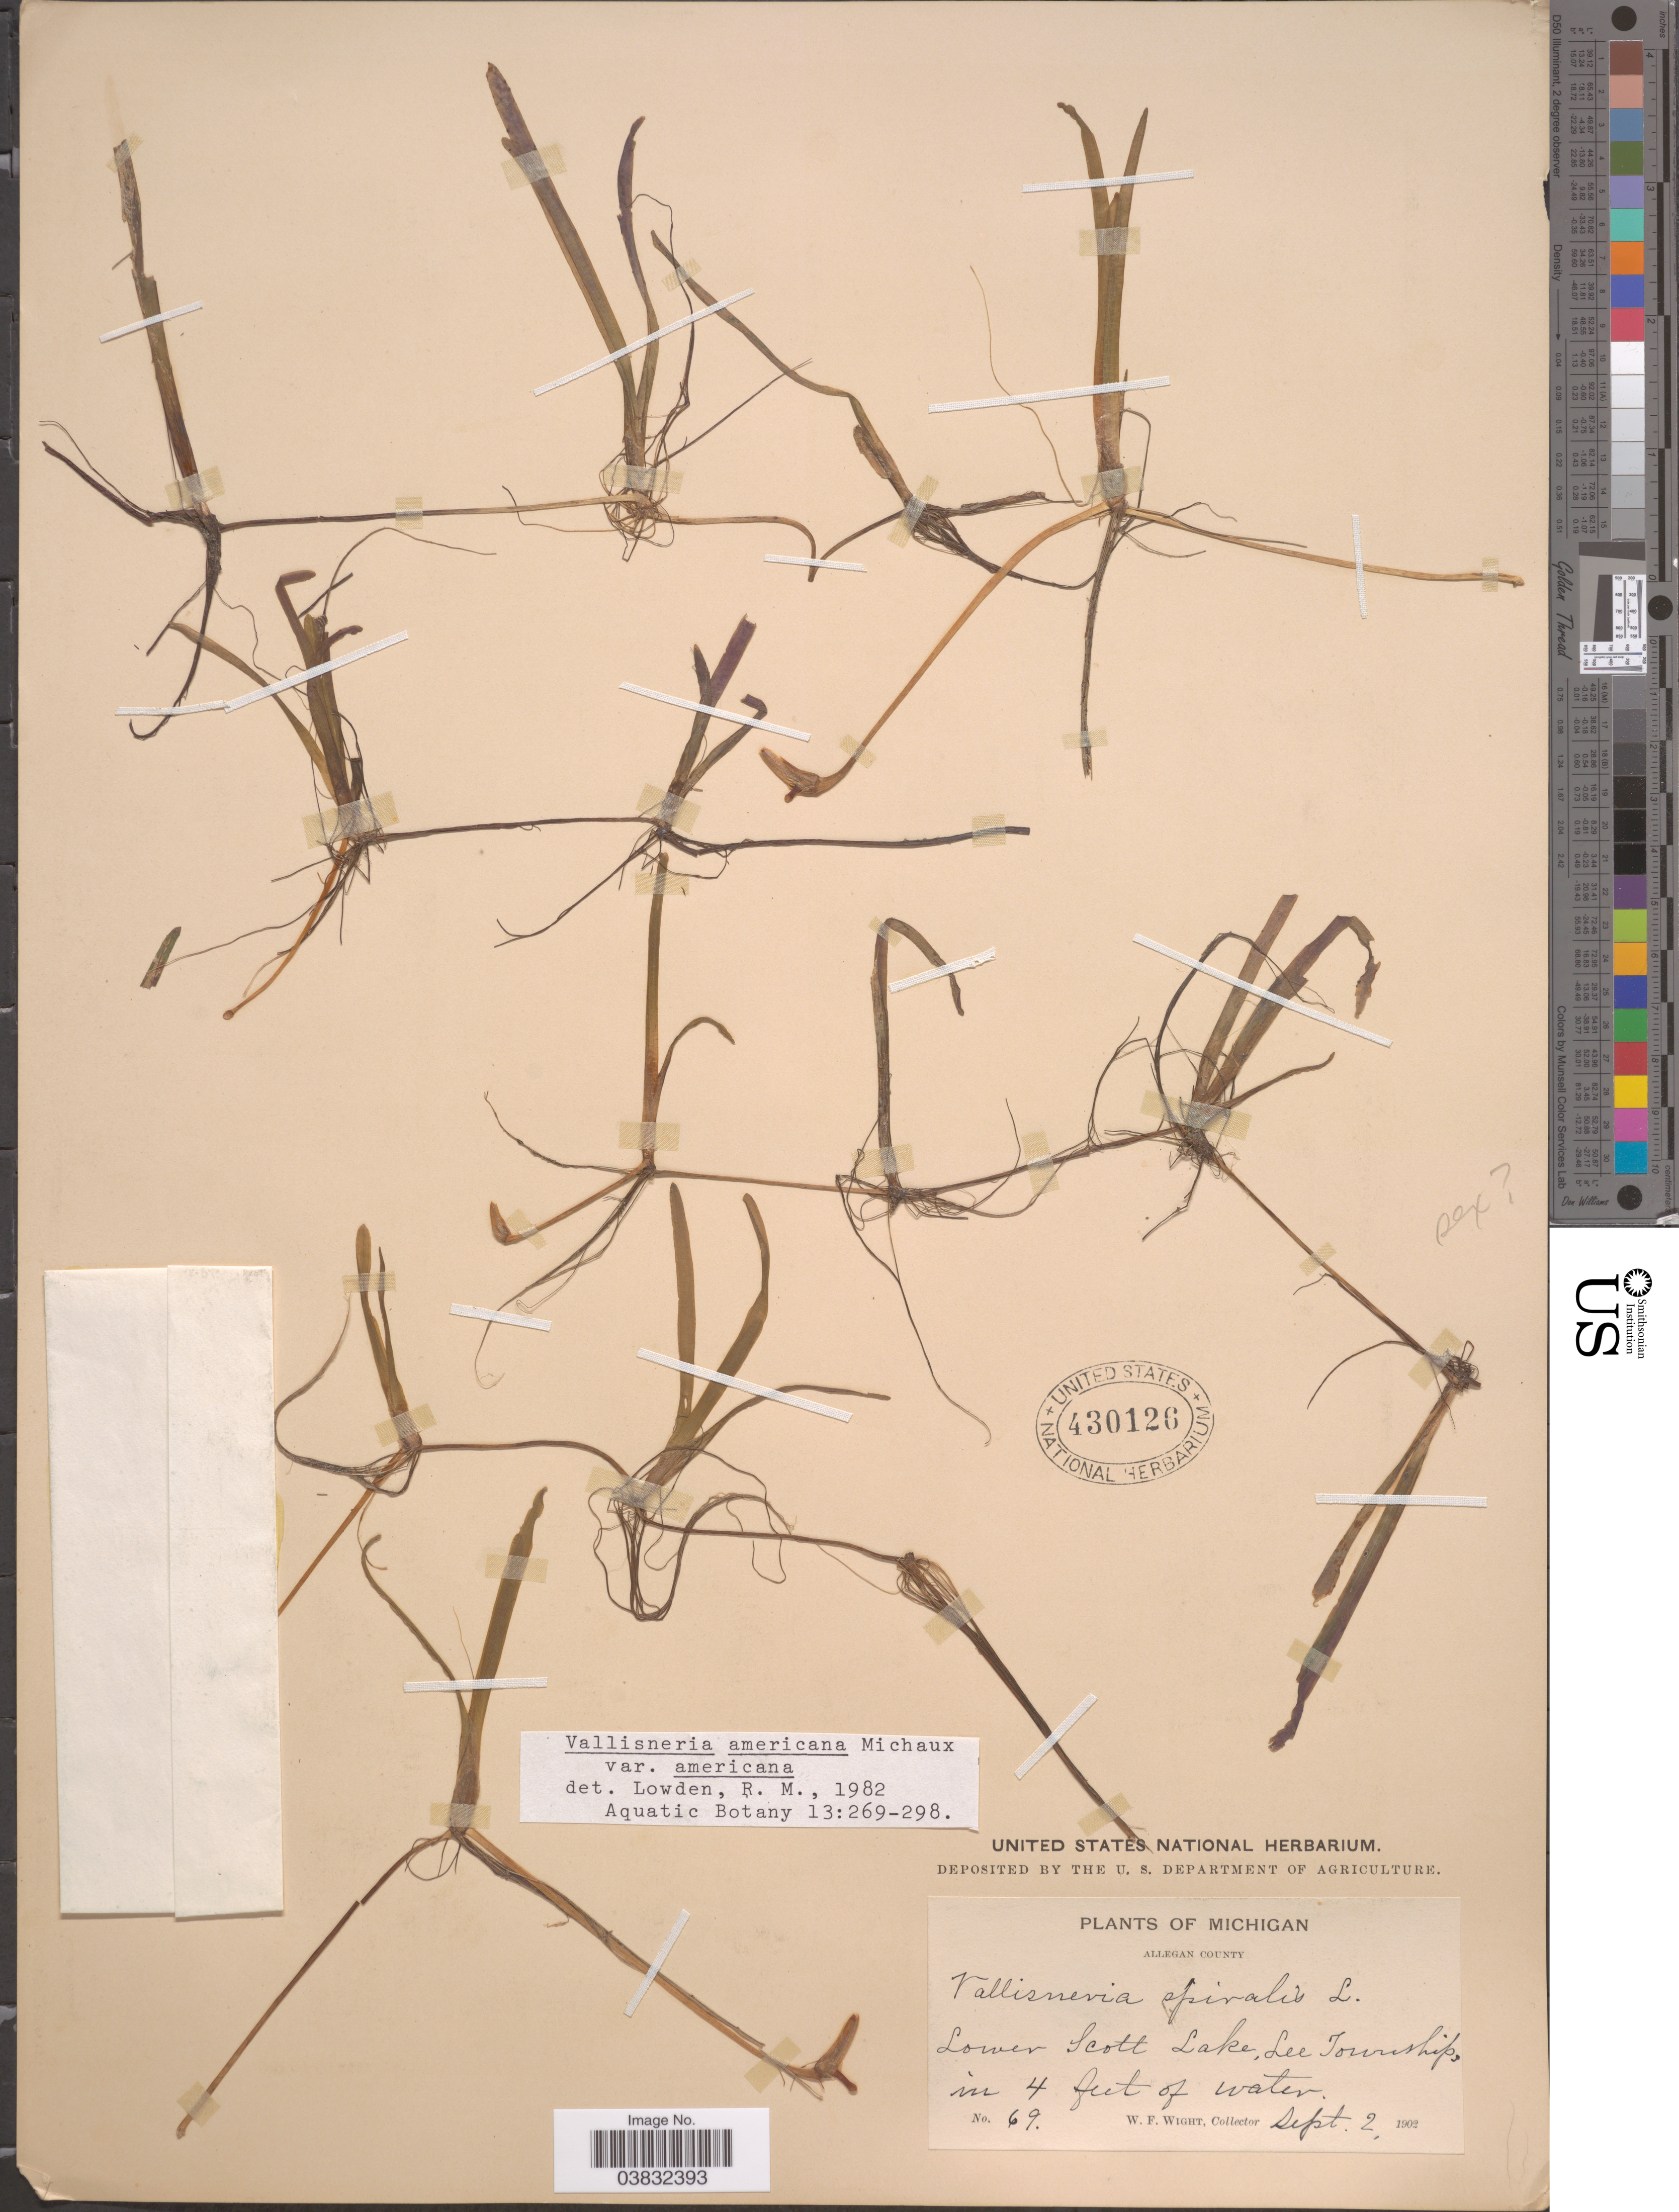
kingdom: Plantae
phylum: Tracheophyta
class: Liliopsida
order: Alismatales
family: Hydrocharitaceae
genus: Vallisneria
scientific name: Vallisneria americana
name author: Michx.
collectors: W. Wight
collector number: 69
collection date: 1902-09-02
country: United States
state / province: Michigan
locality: Allegan County. Lower Scott Lake, Lee Township.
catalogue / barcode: US 430126